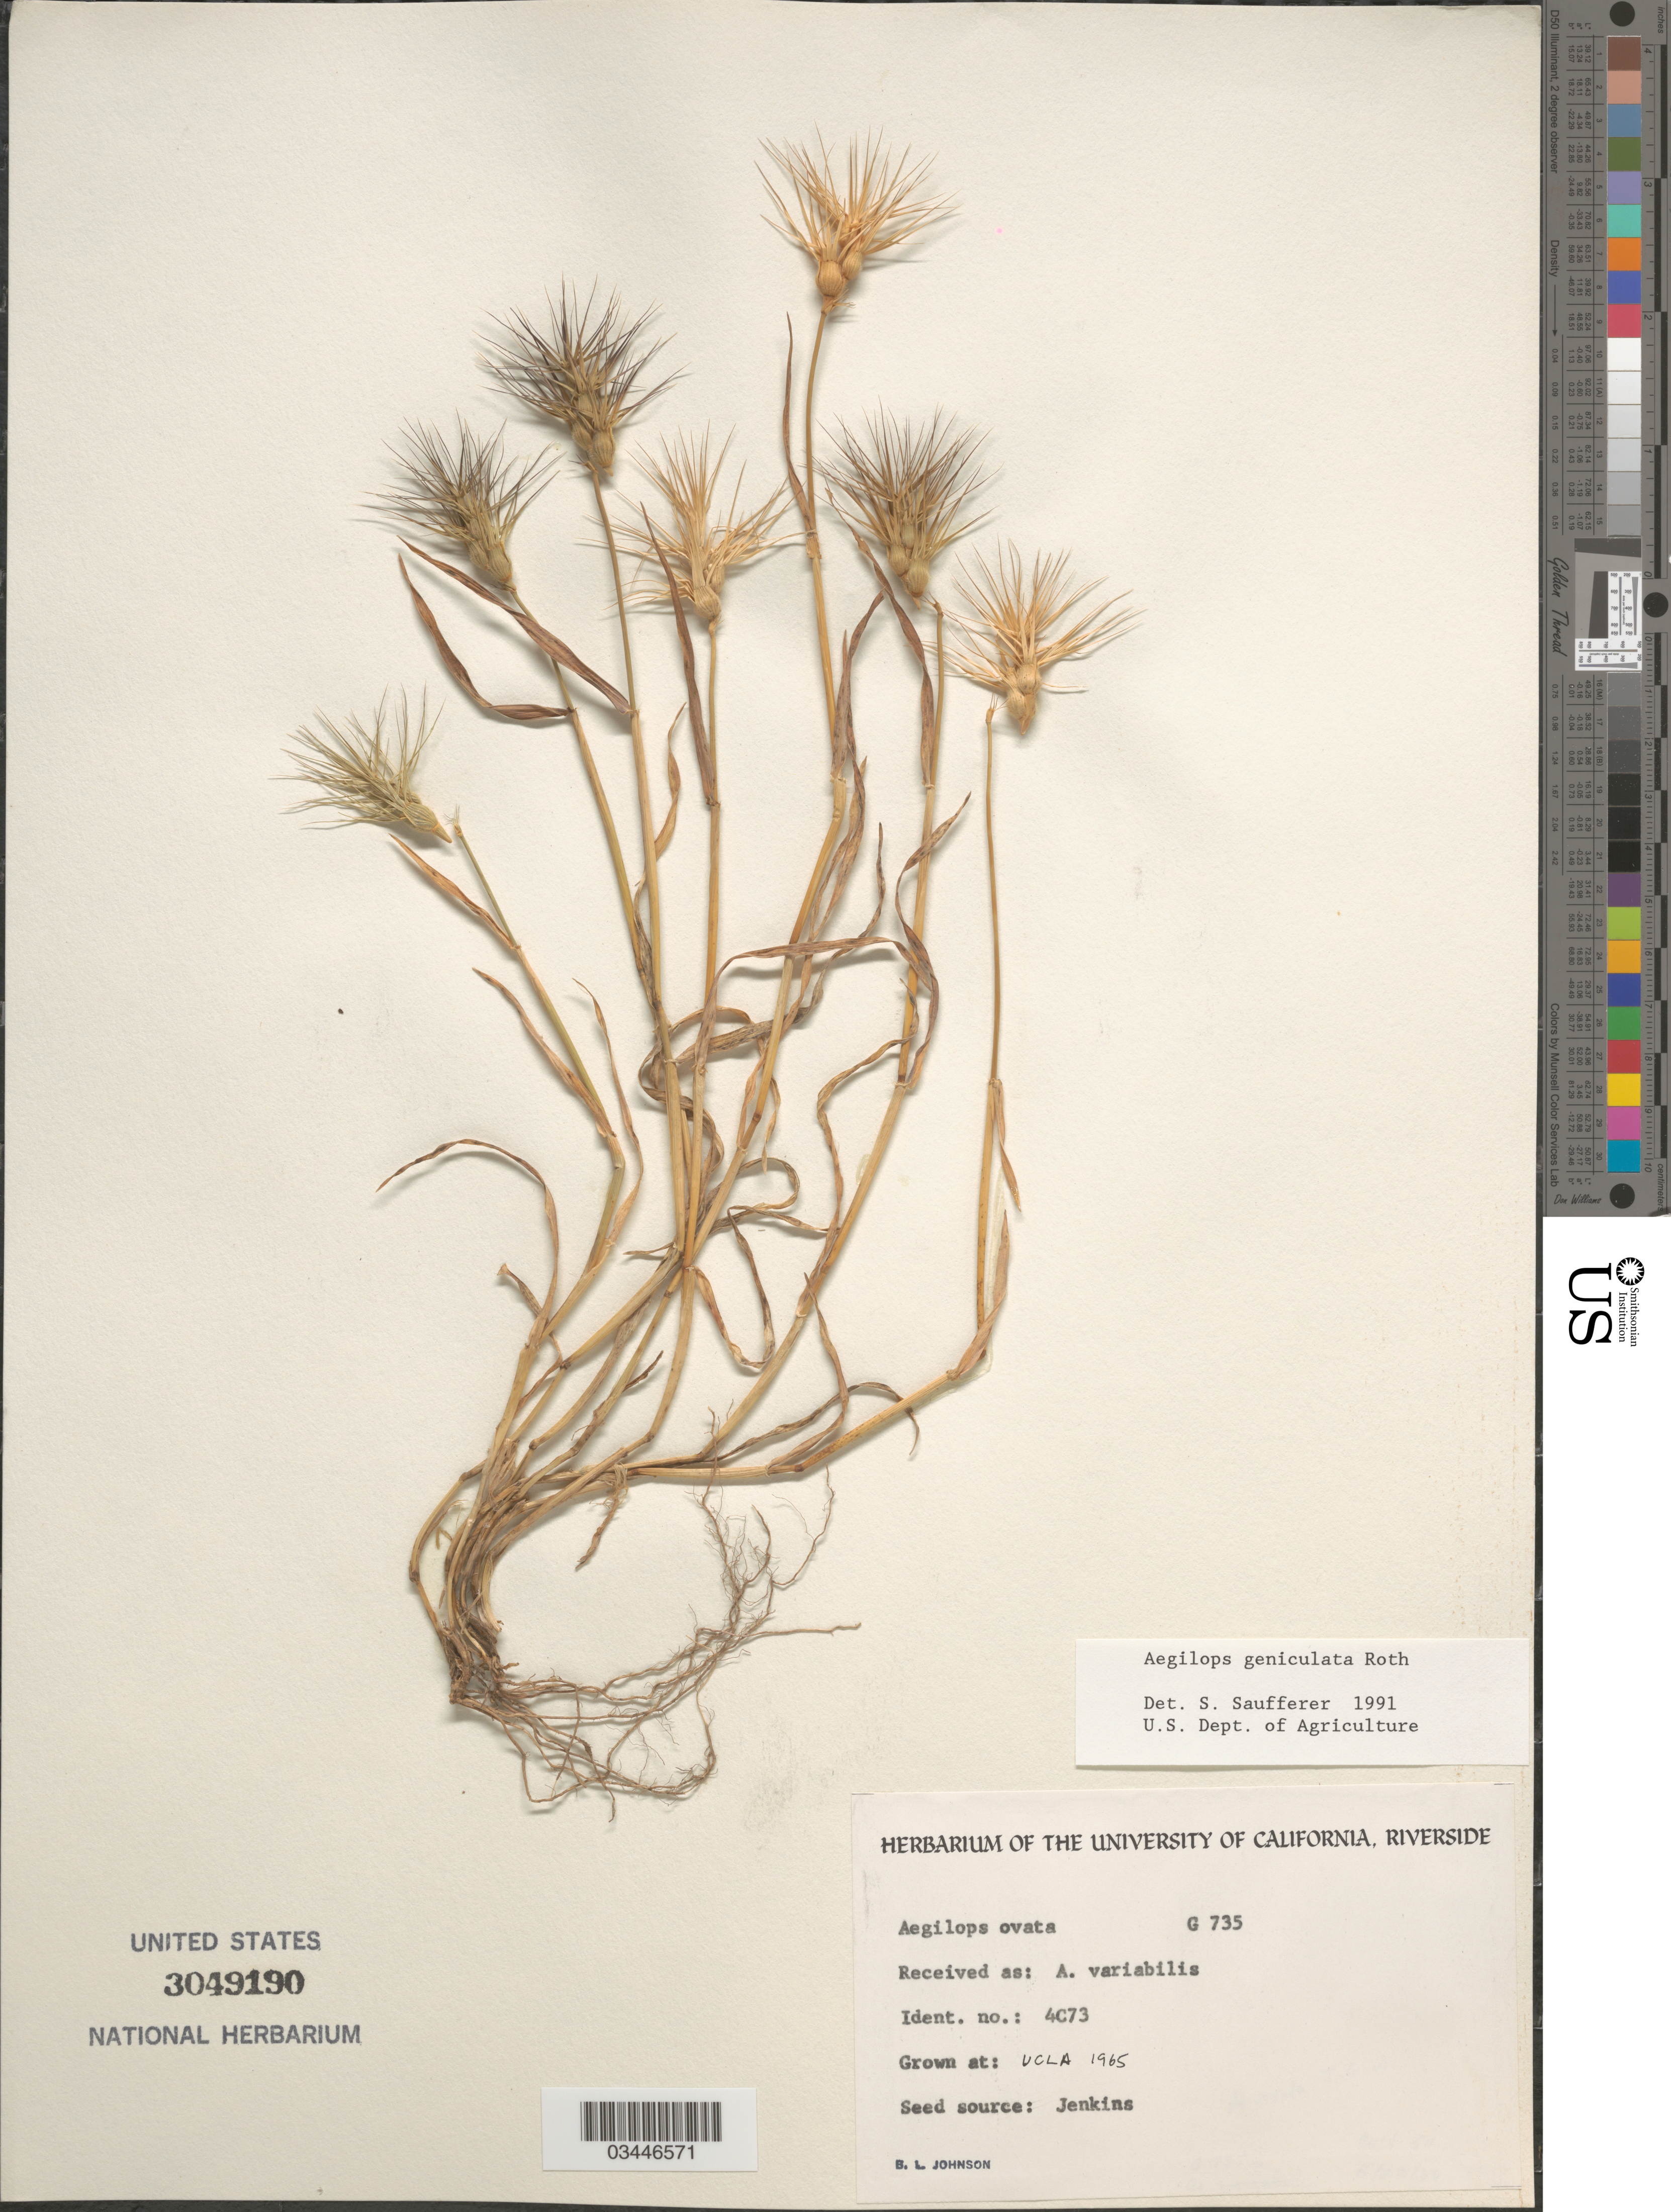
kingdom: Plantae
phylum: Tracheophyta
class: Liliopsida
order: Poales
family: Poaceae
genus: Aegilops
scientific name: Aegilops geniculata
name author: Roth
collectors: B. Johnson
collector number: G735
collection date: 1965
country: United States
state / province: California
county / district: Los Angeles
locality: UCLA.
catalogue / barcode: US 3049190